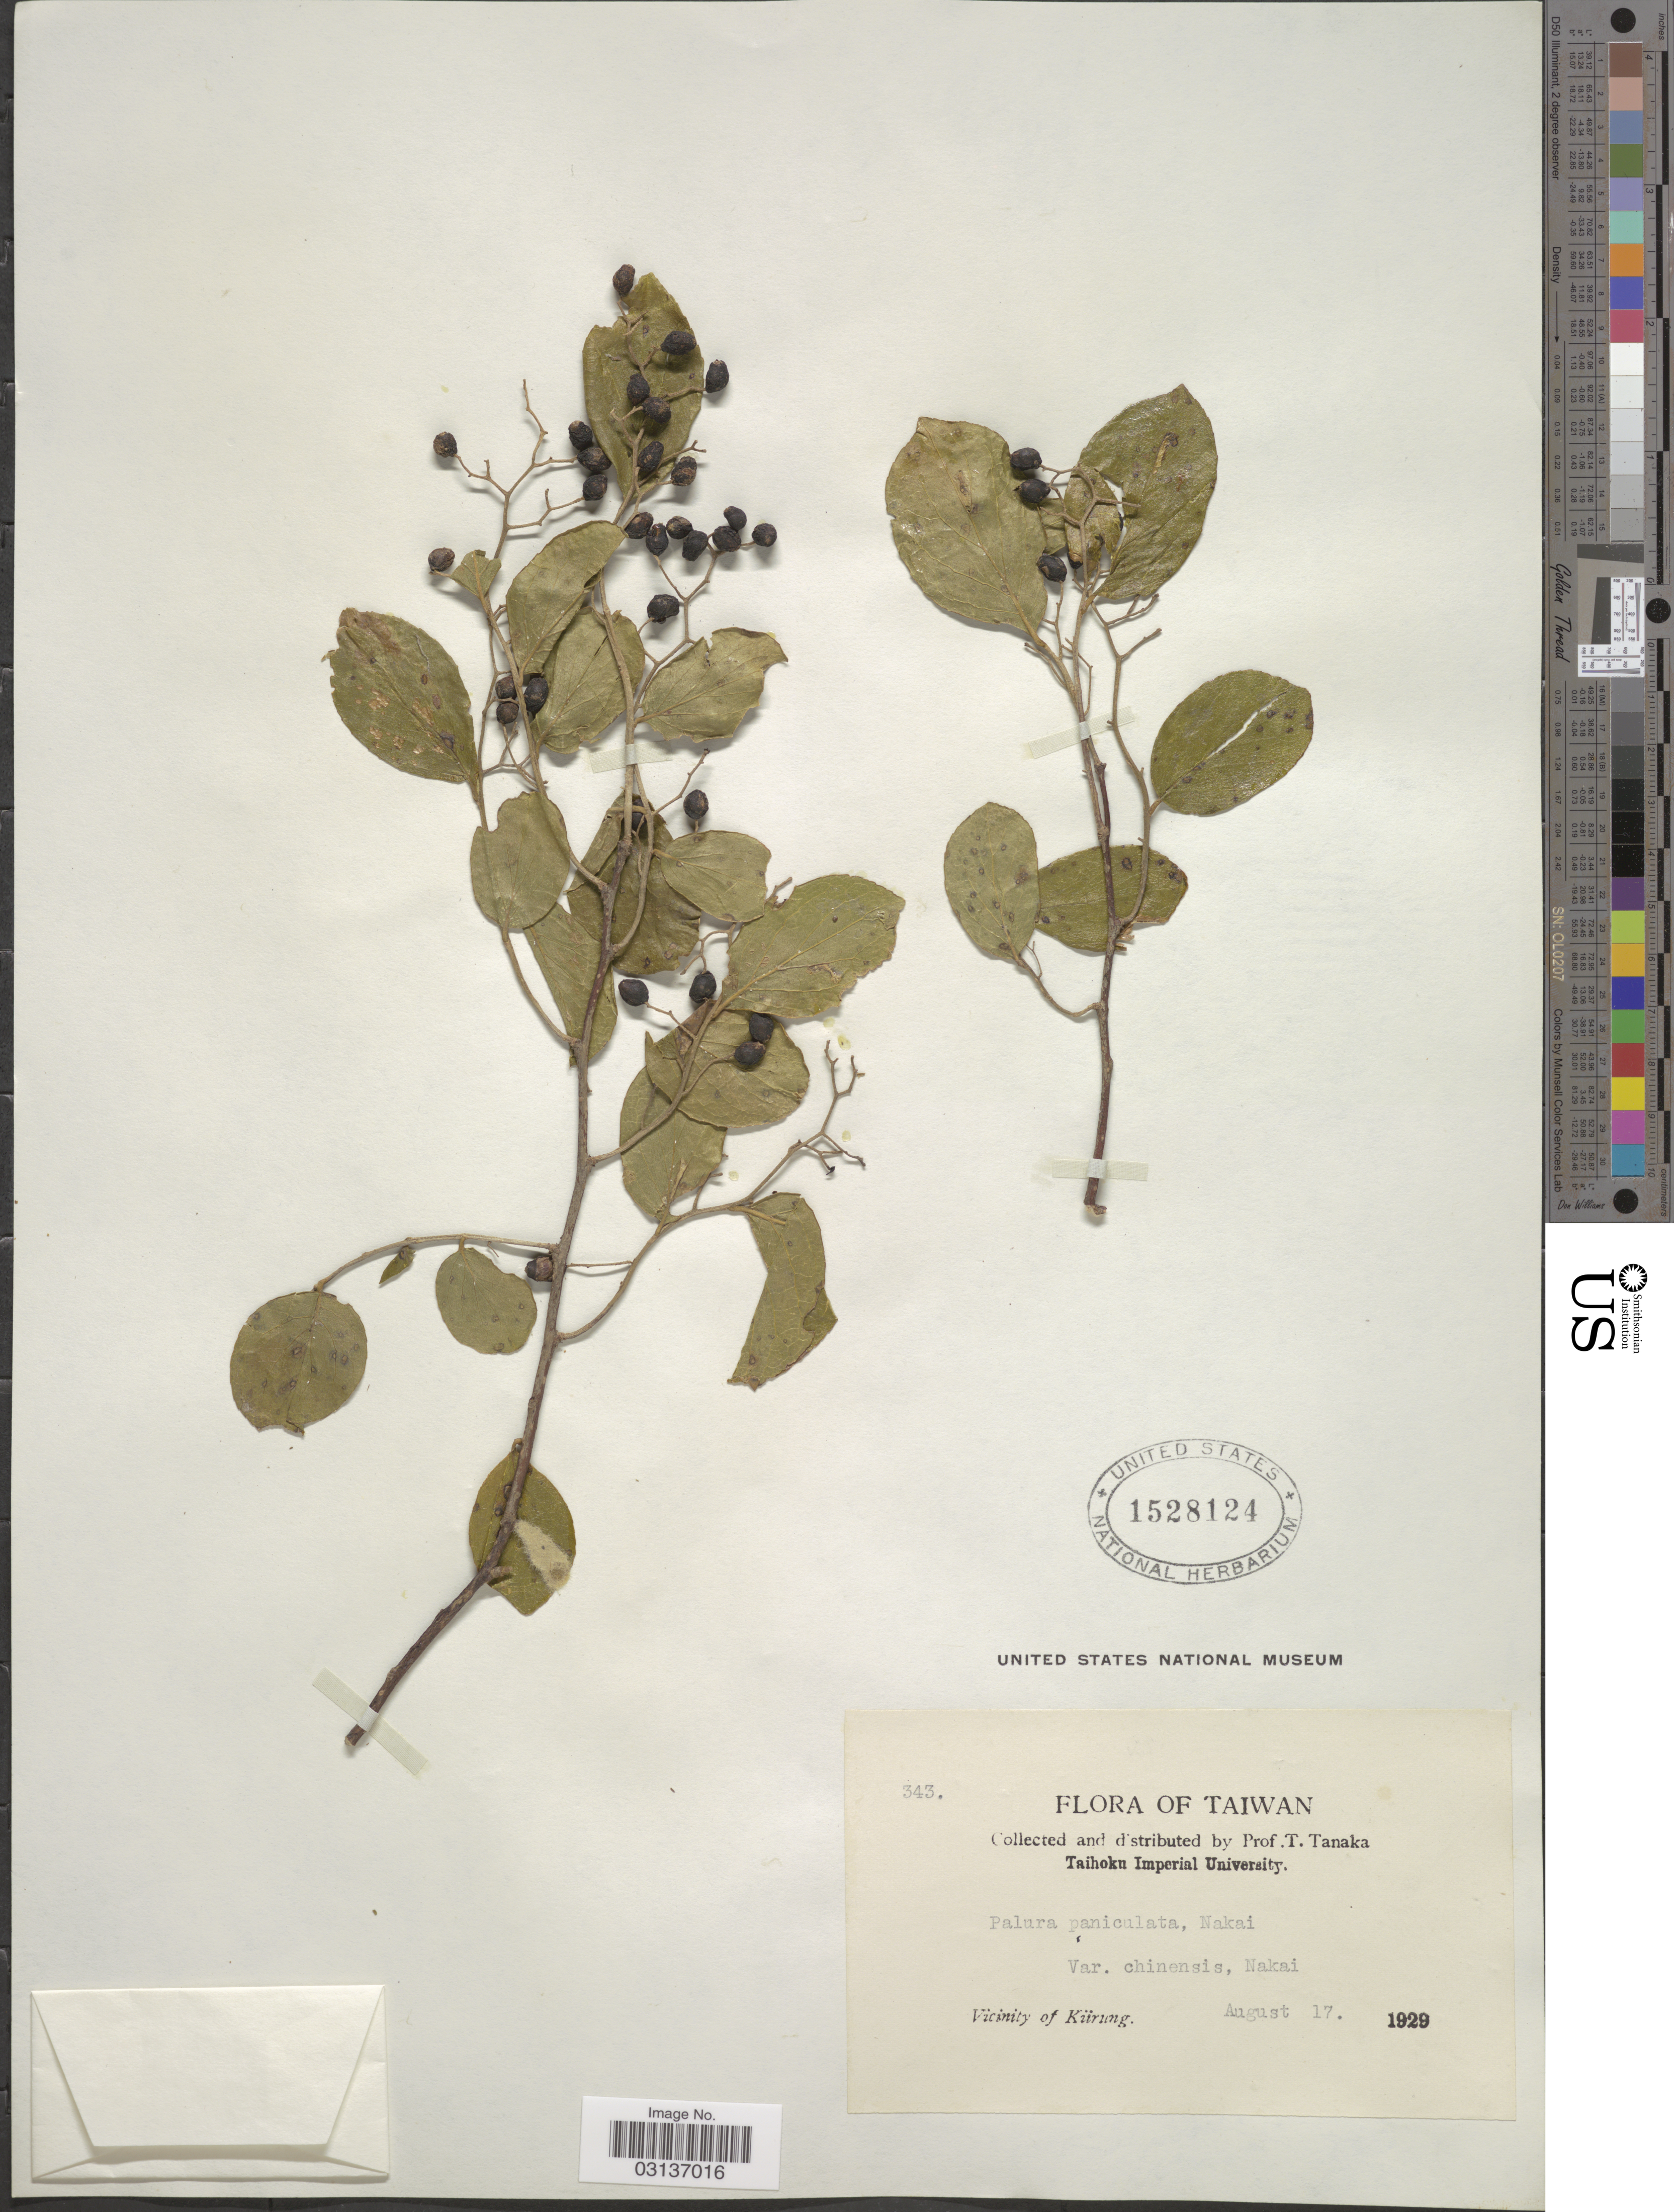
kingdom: Plantae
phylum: Tracheophyta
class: Magnoliopsida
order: Ericales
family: Symplocaceae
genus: Symplocos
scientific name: Symplocos paniculata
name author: Miq.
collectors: T. Tanaka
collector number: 343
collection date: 1929-08-17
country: Taiwan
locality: Vicinity of Kürung.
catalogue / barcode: US 1528124